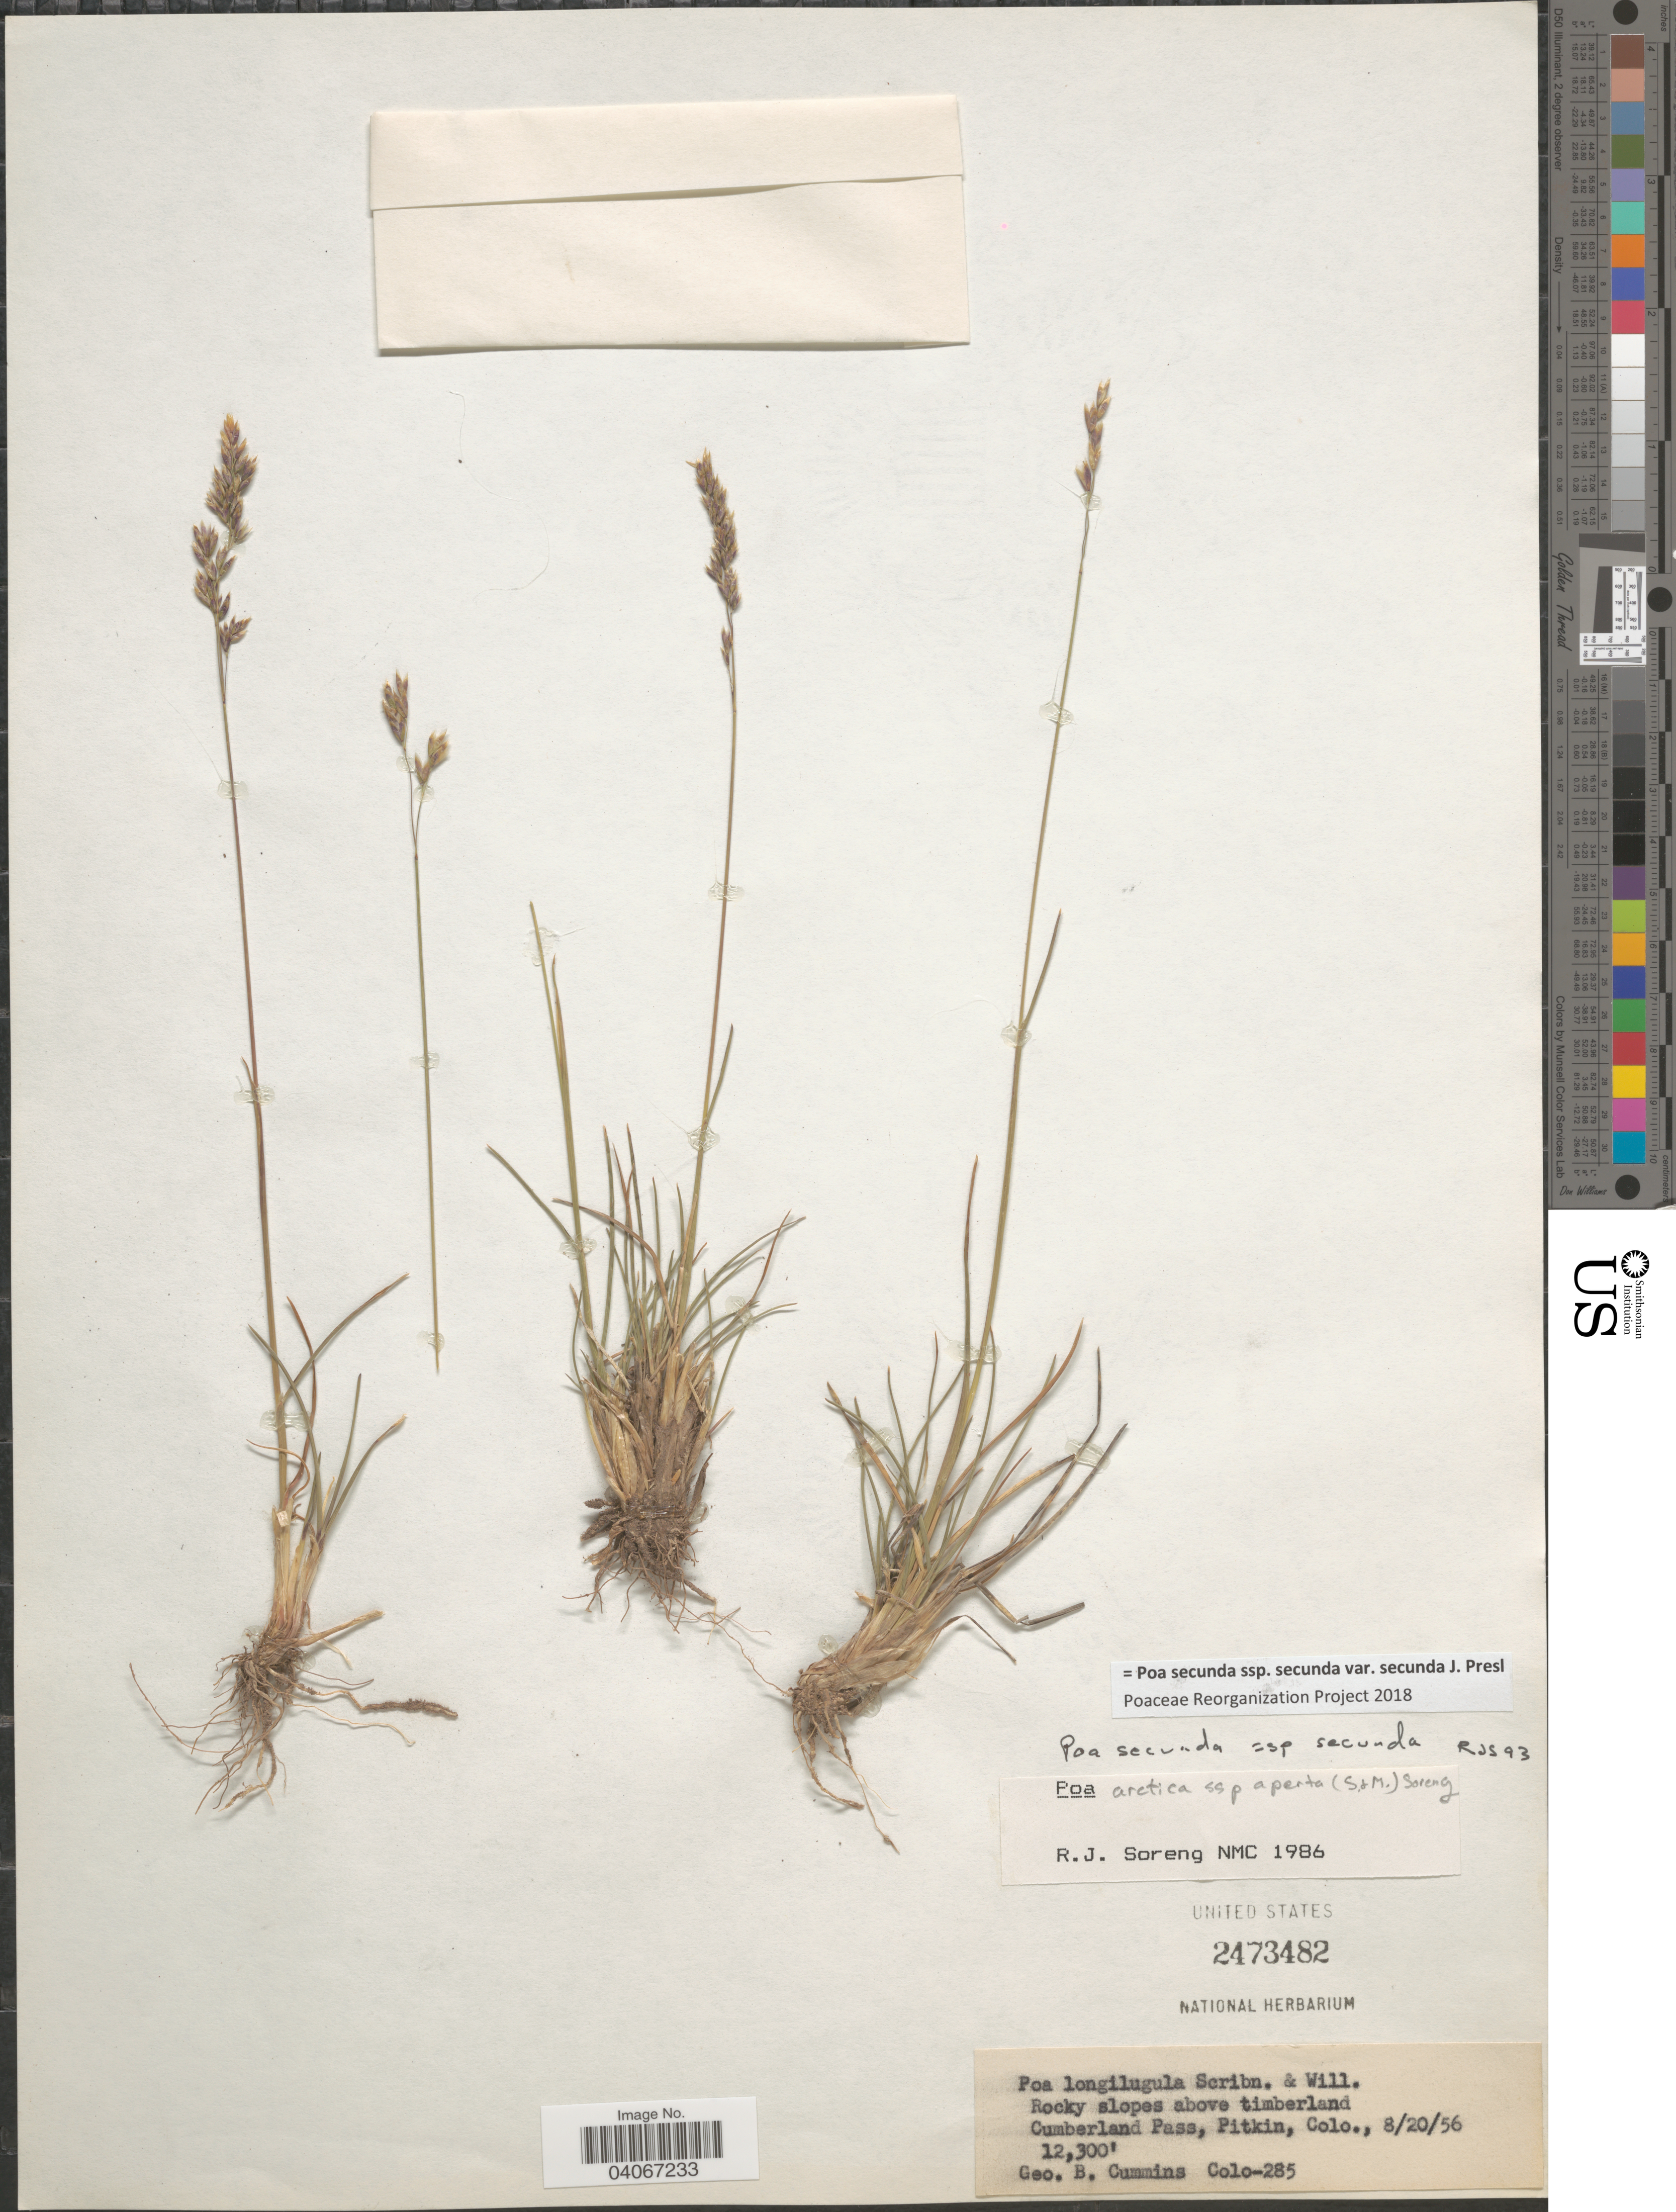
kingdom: Plantae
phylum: Tracheophyta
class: Liliopsida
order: Poales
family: Poaceae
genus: Poa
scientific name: Poa secunda subsp. secunda var. secunda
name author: J. Presl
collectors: G. Cummins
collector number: Colo-285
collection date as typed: Transcribed d/m/y: 20/8/56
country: United States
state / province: Colorado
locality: Rocky slopes above timberland. Cumberland Pass, Pitkin.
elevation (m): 3749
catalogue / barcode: US 2473482